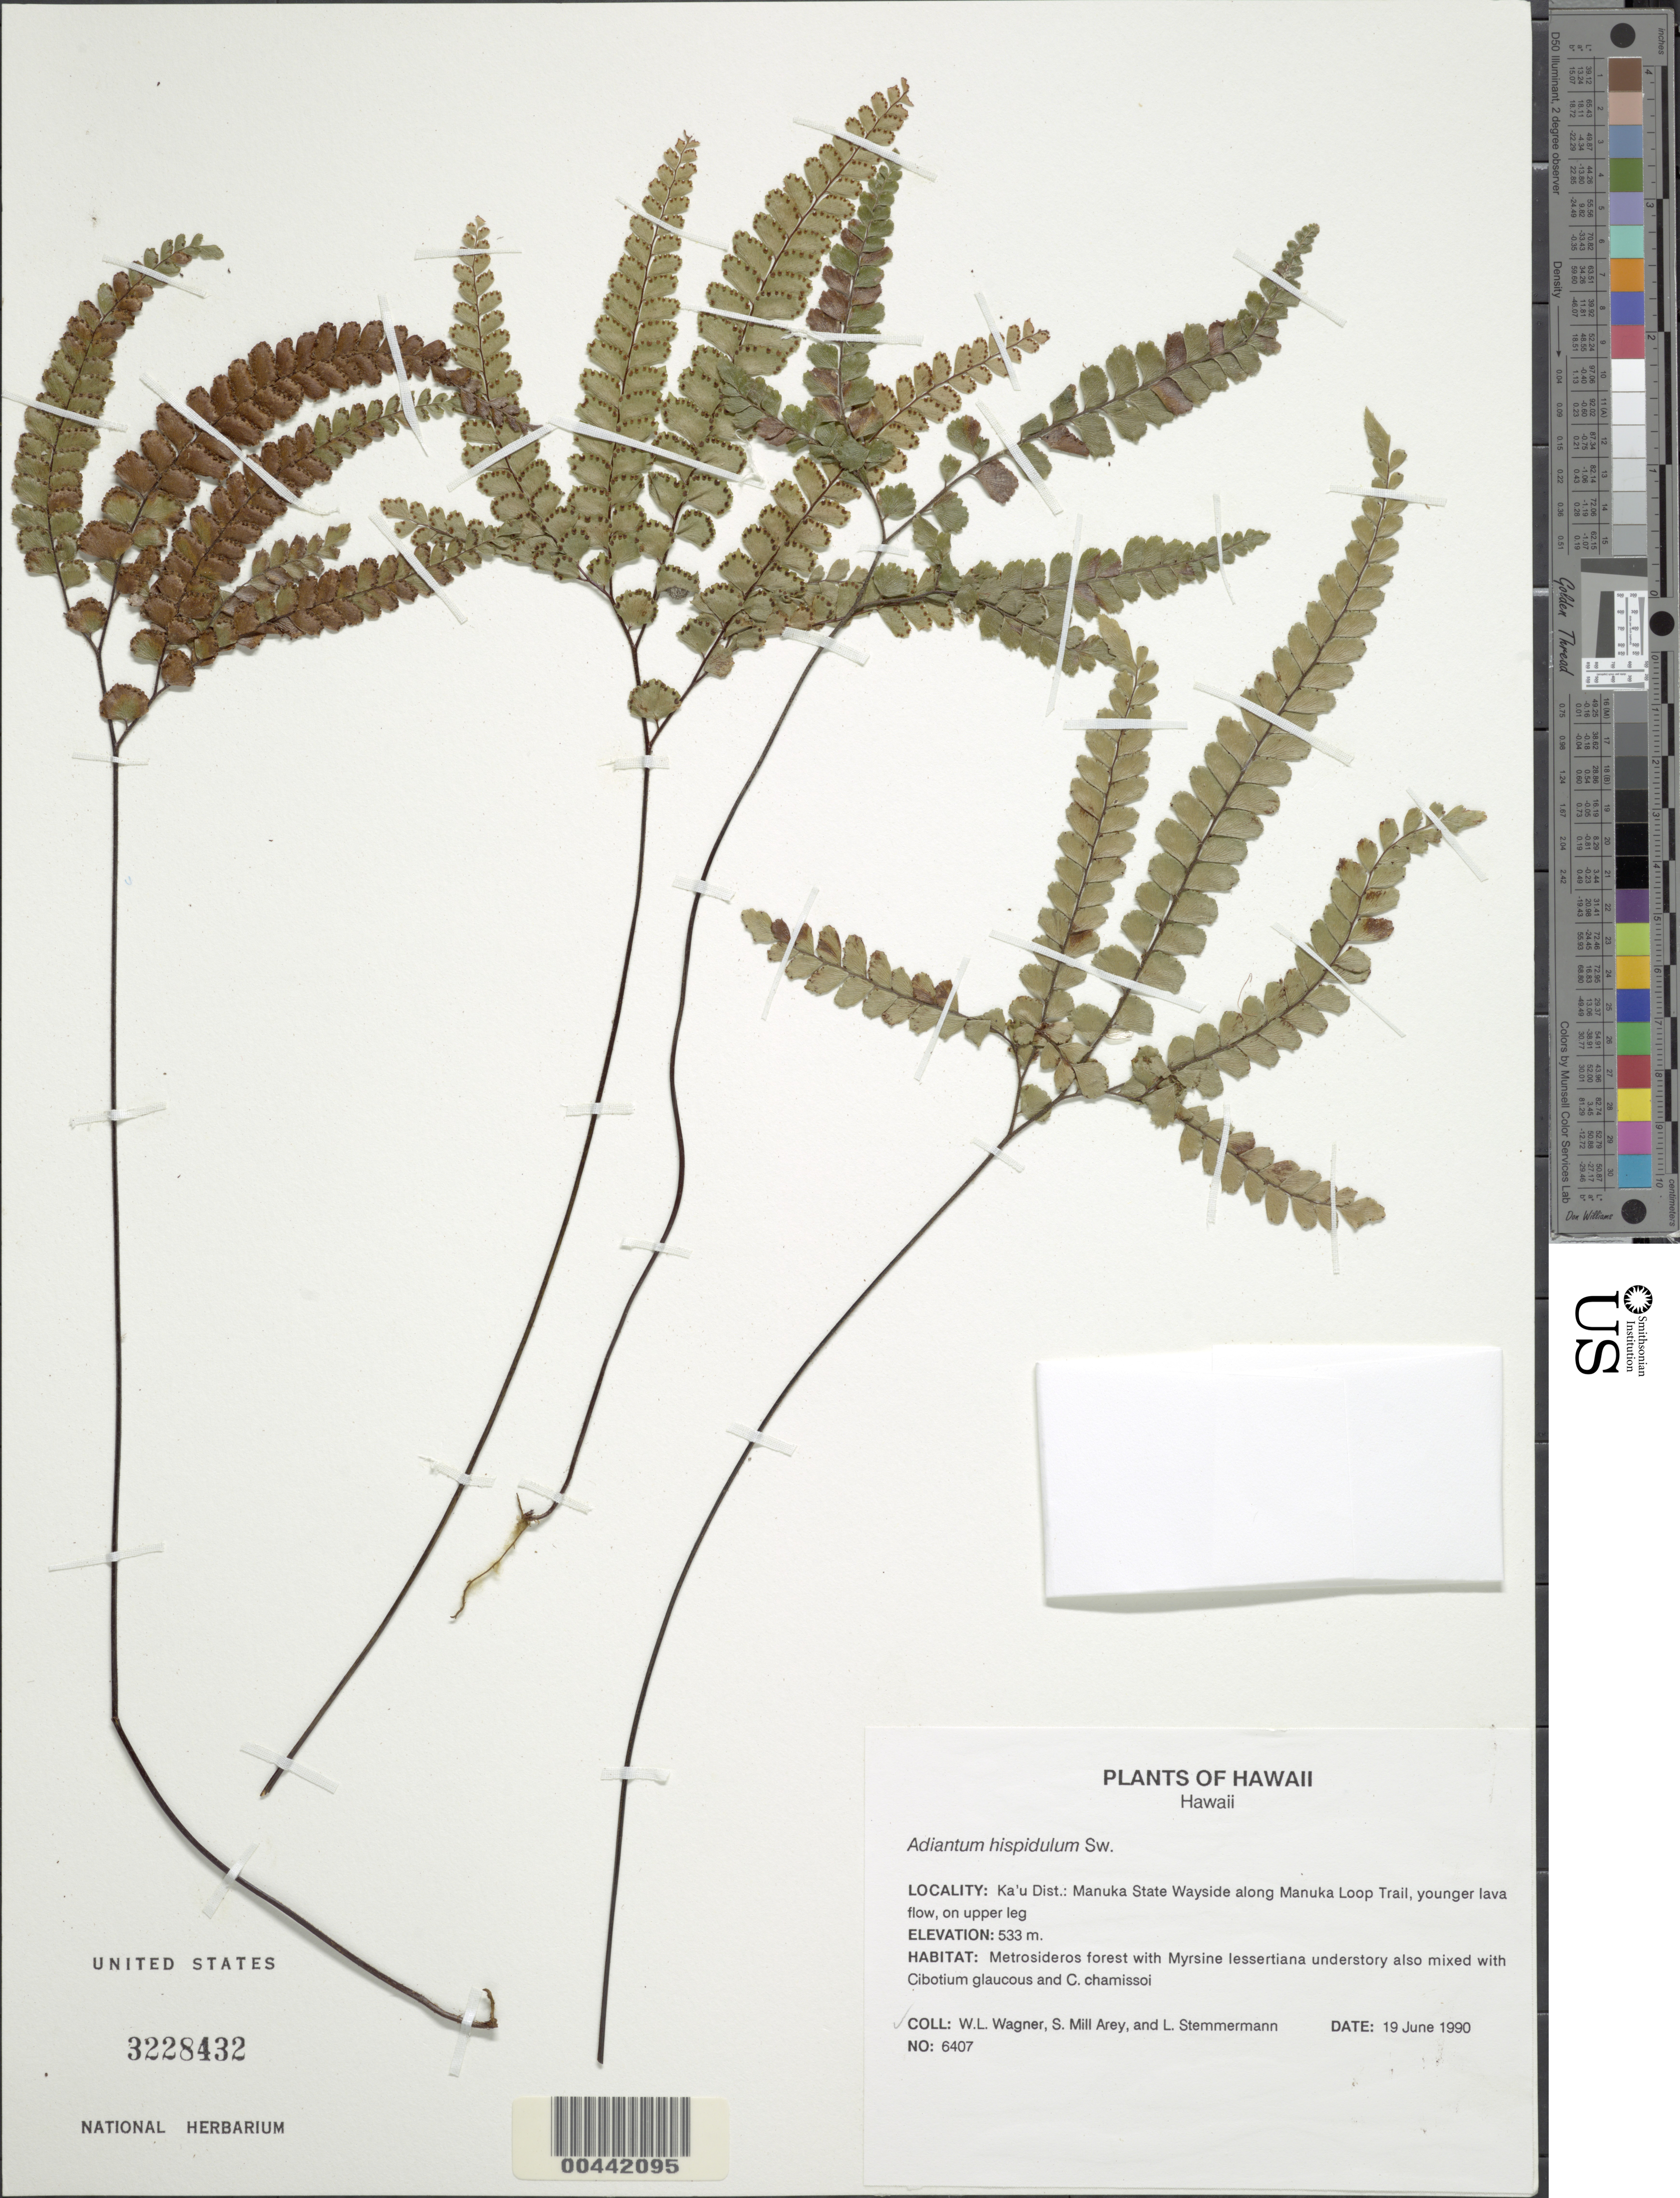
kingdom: Plantae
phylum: Tracheophyta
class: Polypodiopsida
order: Polypodiales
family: Pteridaceae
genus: Adiantum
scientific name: Adiantum hispidulum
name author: Sw.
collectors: W. L. Wagner, S. Arey & L. Stemmermann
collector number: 6407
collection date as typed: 19 Jun 1990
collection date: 1990-06-19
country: United States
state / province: Hawaii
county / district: Hawaii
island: Hawaii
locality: Ka'u Dist., Manuka State Wayside along Manuka Loop Trail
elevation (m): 533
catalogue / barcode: US 3228432